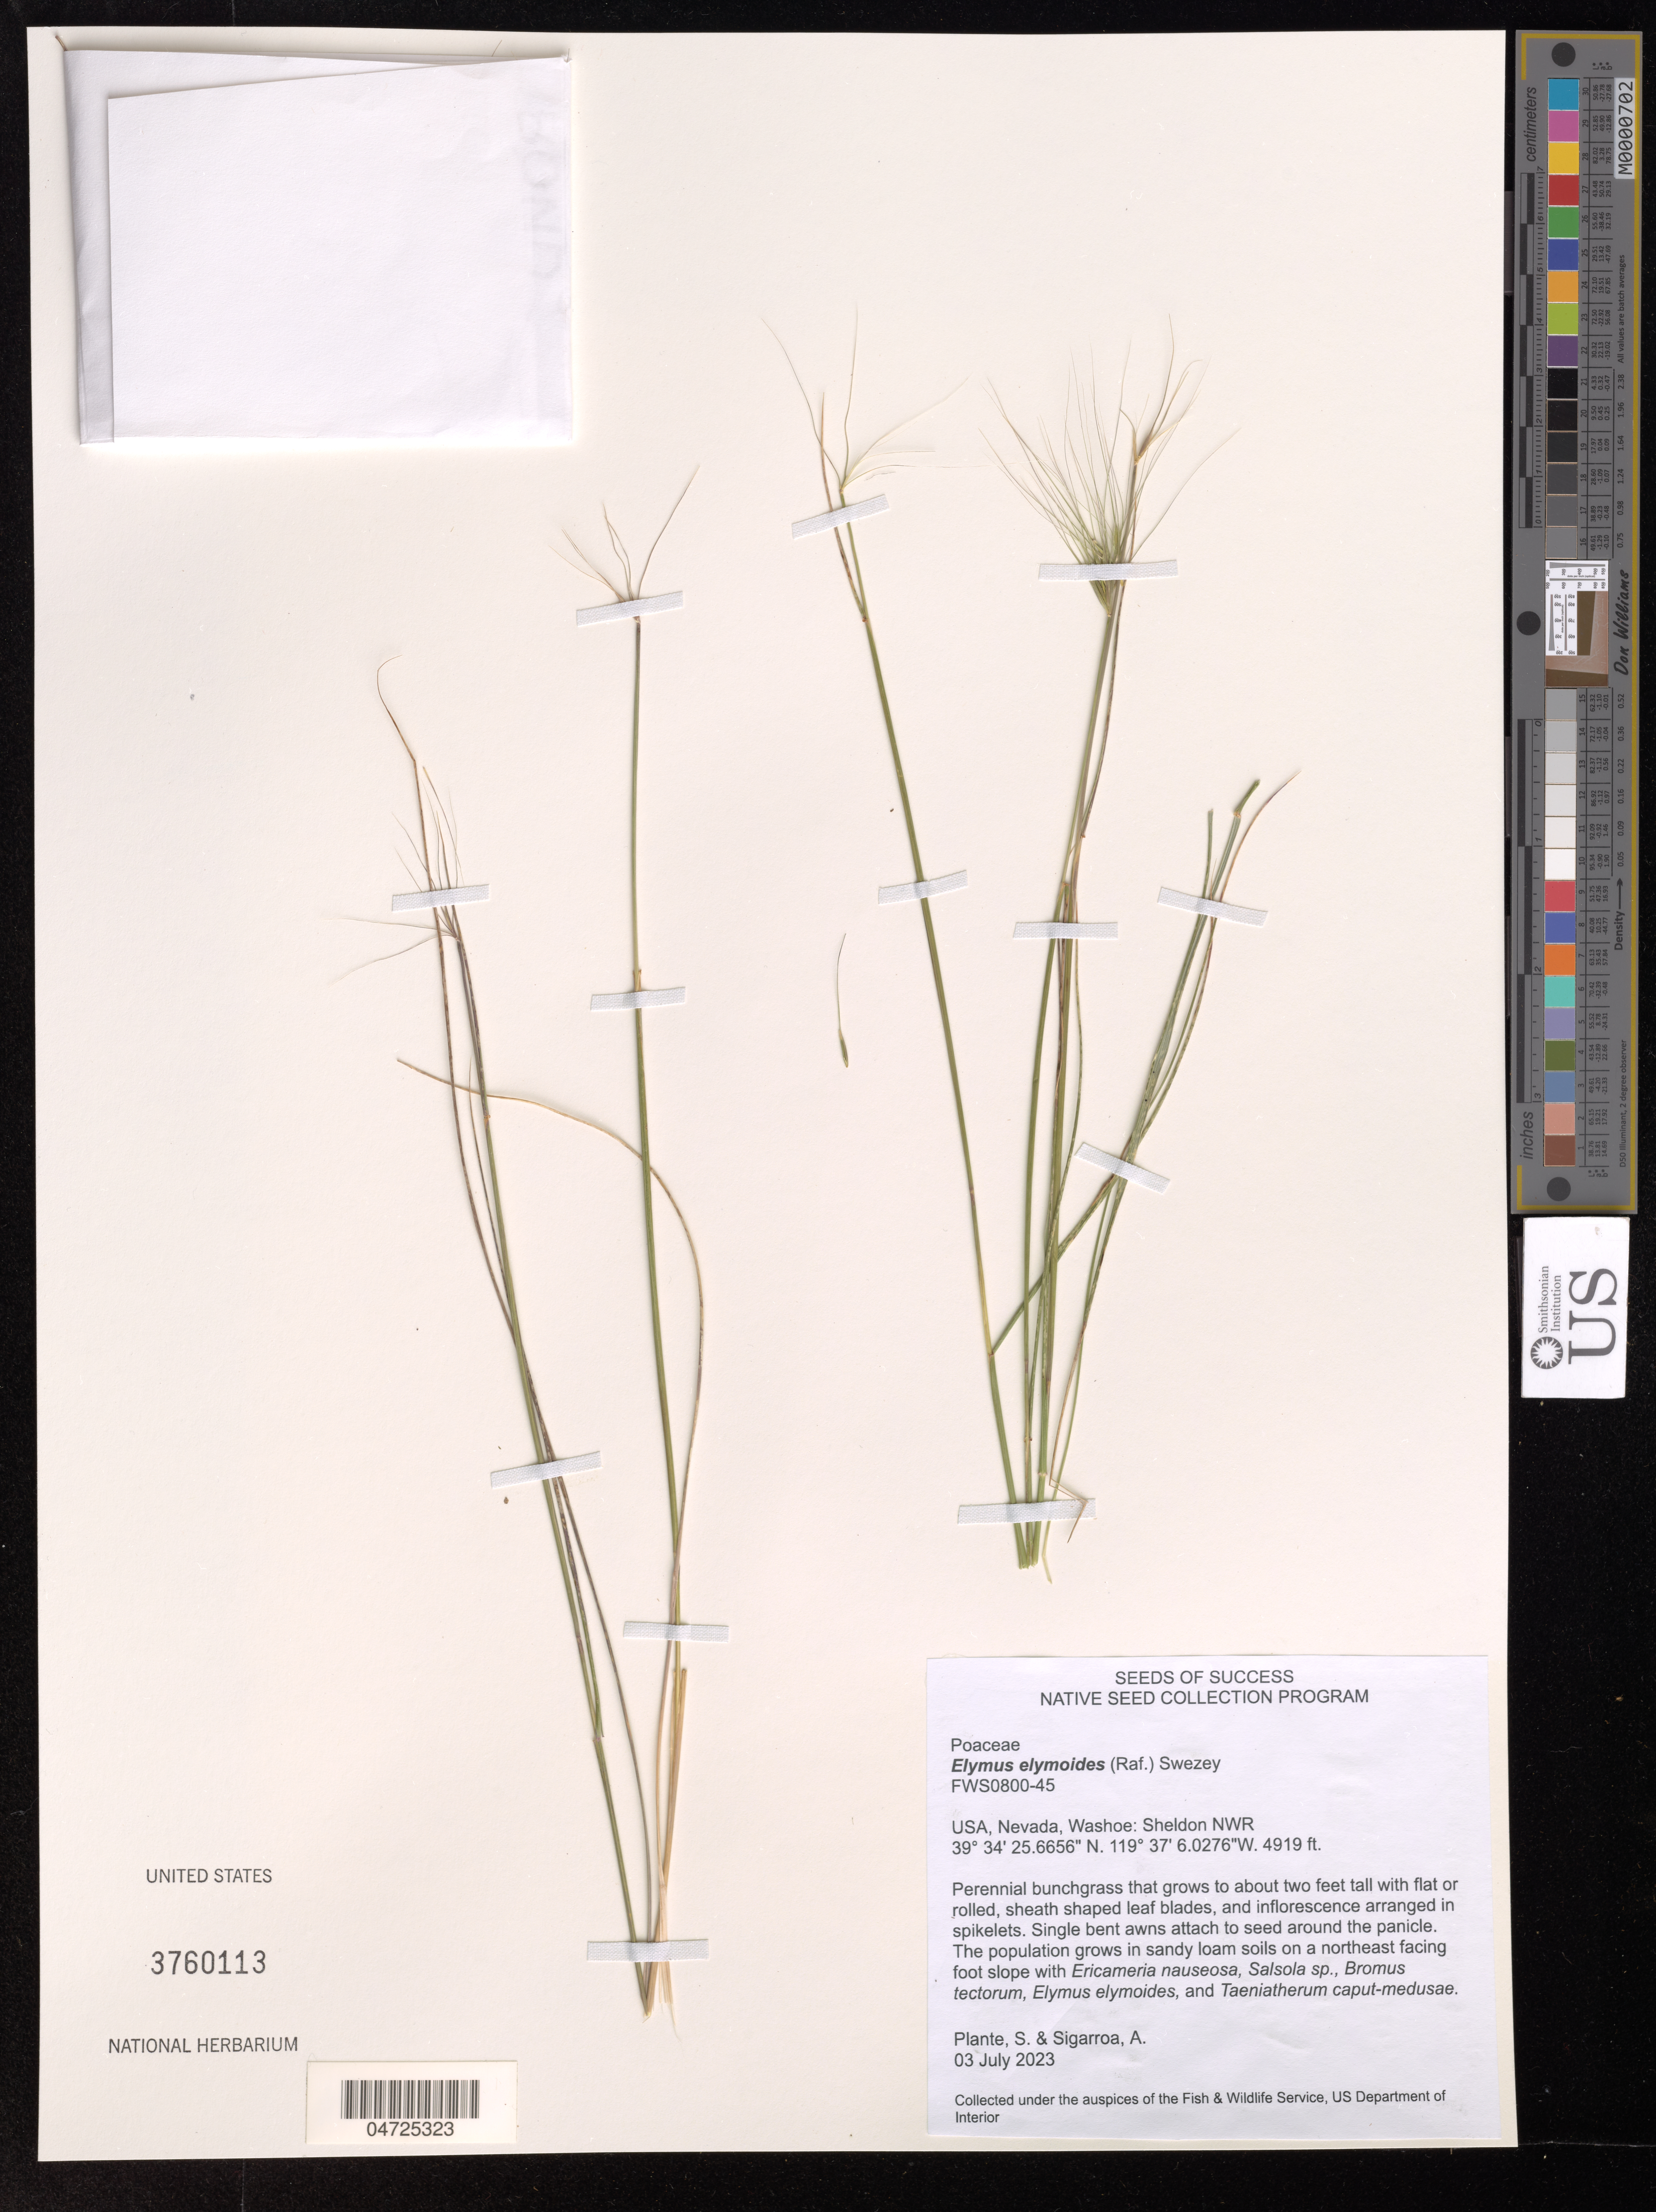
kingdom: Plantae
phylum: Tracheophyta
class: Liliopsida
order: Poales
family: Poaceae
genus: Elymus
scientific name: Elymus elymoides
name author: (Raf.) Swezey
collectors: S. Plante & A. Sigarroa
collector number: FWS0800-45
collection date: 2023-07-03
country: United States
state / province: Nevada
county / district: Washoe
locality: Washoe: Sheldon NWR. The population grown in sandy loam soils on a northeast facing foot slope.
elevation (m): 1499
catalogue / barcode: US 3760113